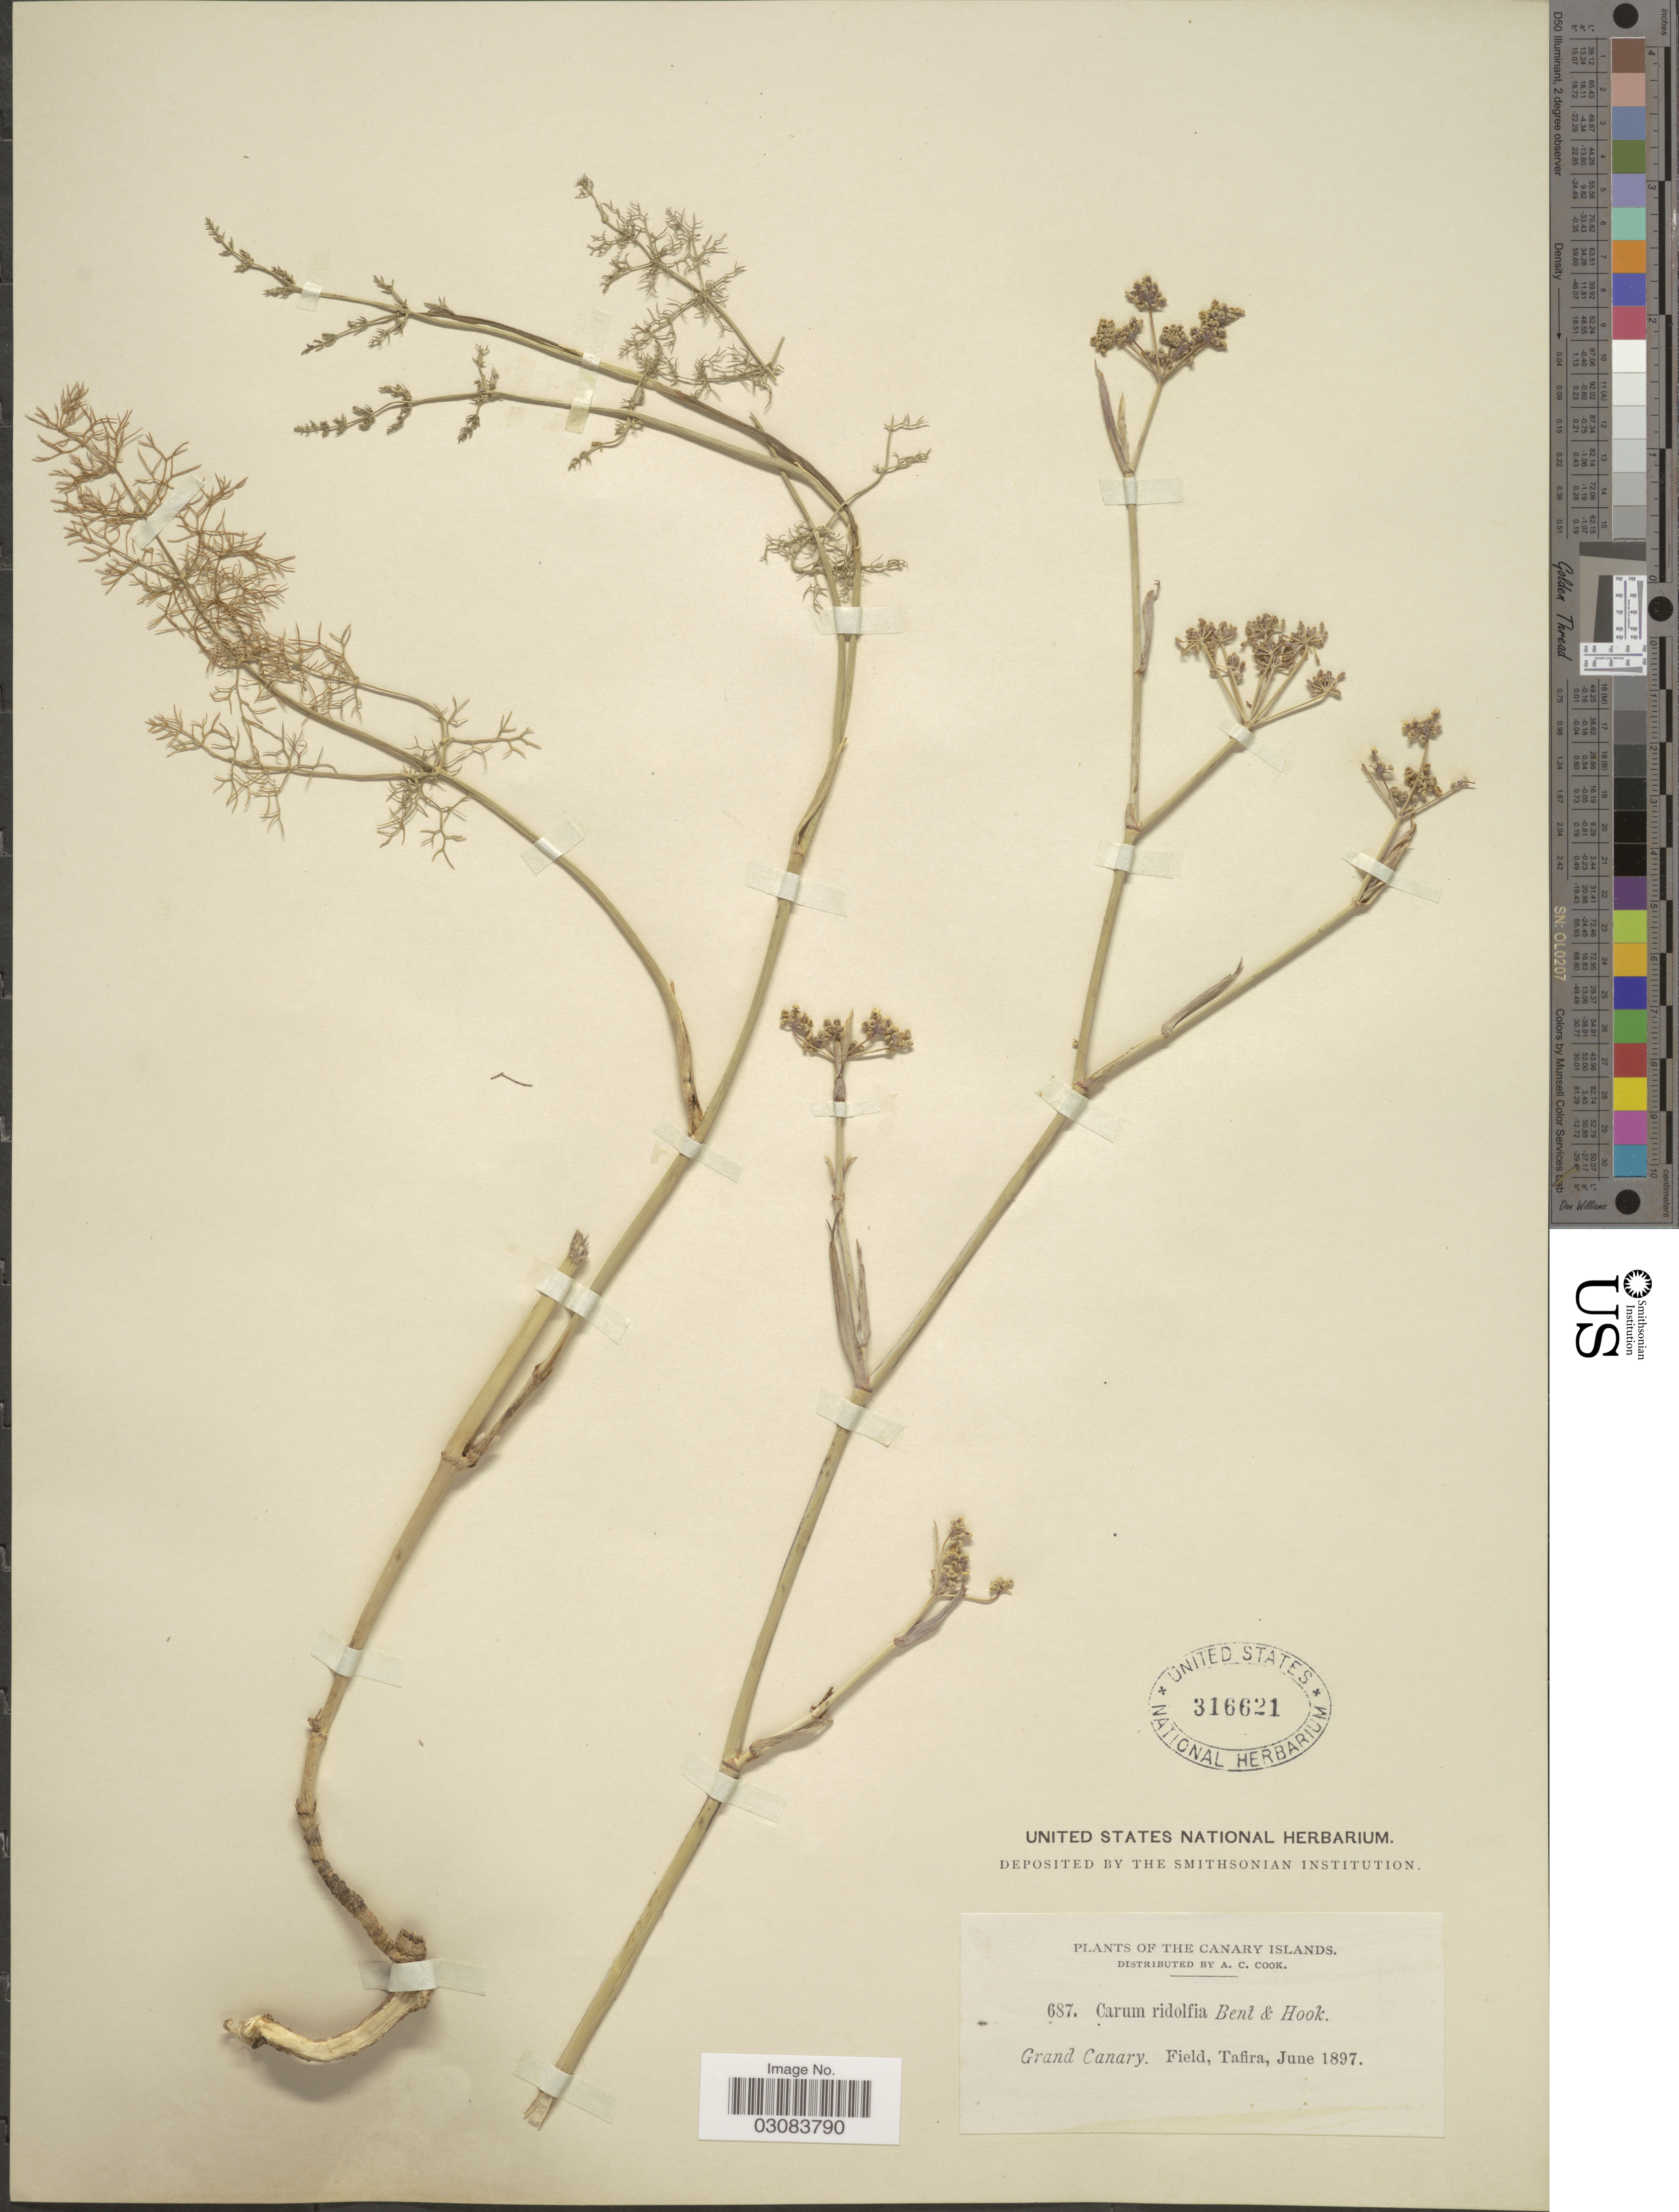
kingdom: Plantae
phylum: Tracheophyta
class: Magnoliopsida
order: Apiales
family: Apiaceae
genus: Ridolfia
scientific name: Ridolfia segetum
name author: (L.) Moris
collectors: A. Cook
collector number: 687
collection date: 1897-06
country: Spain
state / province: Canarias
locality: The Canary Islands. Grand Canary. Field, Tafira.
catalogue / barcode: US 316621